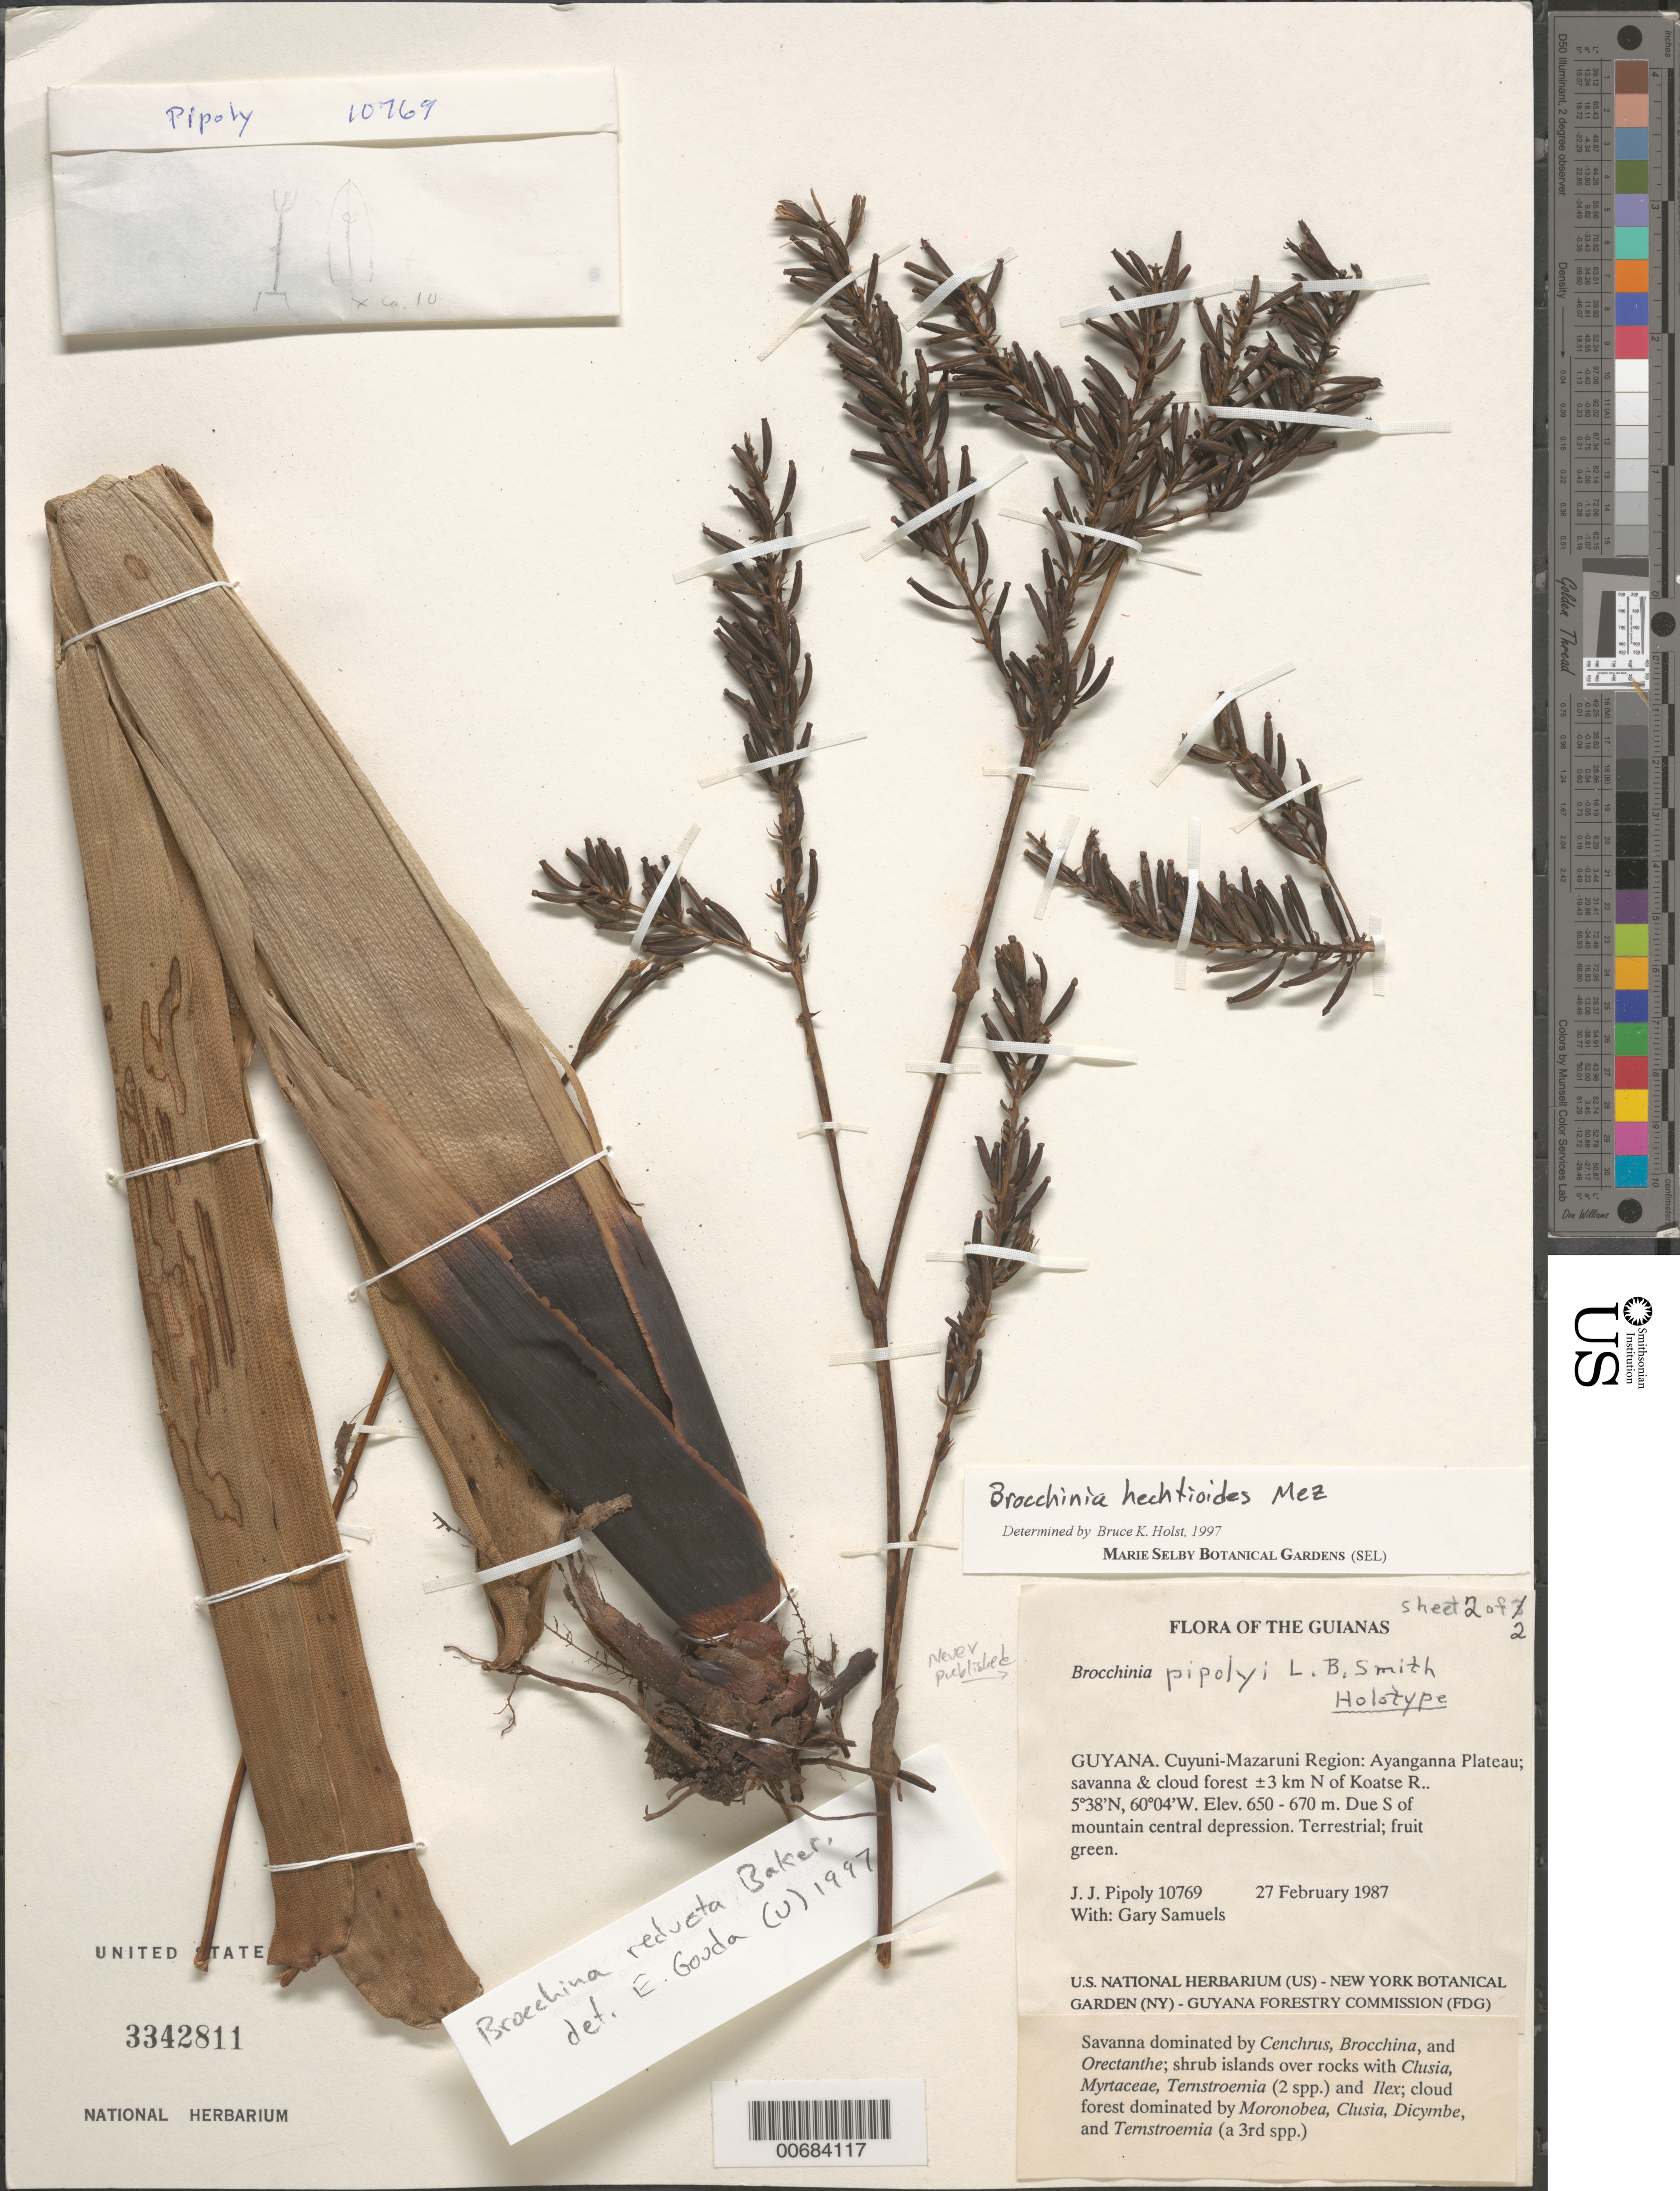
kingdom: Plantae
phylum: Tracheophyta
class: Liliopsida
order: Poales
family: Bromeliaceae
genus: Brocchinia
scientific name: Brocchinia reducta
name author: Baker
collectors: J. J. Pipoly & G. Bacchus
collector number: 10769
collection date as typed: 27 February 1987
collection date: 1987-02-27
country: Guyana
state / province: Cuyuni-Mazaruni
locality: Ayanganna Plateau; ±3 km N of Koatse R, due S of mountain central depression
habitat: Savanna and cloud forest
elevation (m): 650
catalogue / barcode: US 3342811